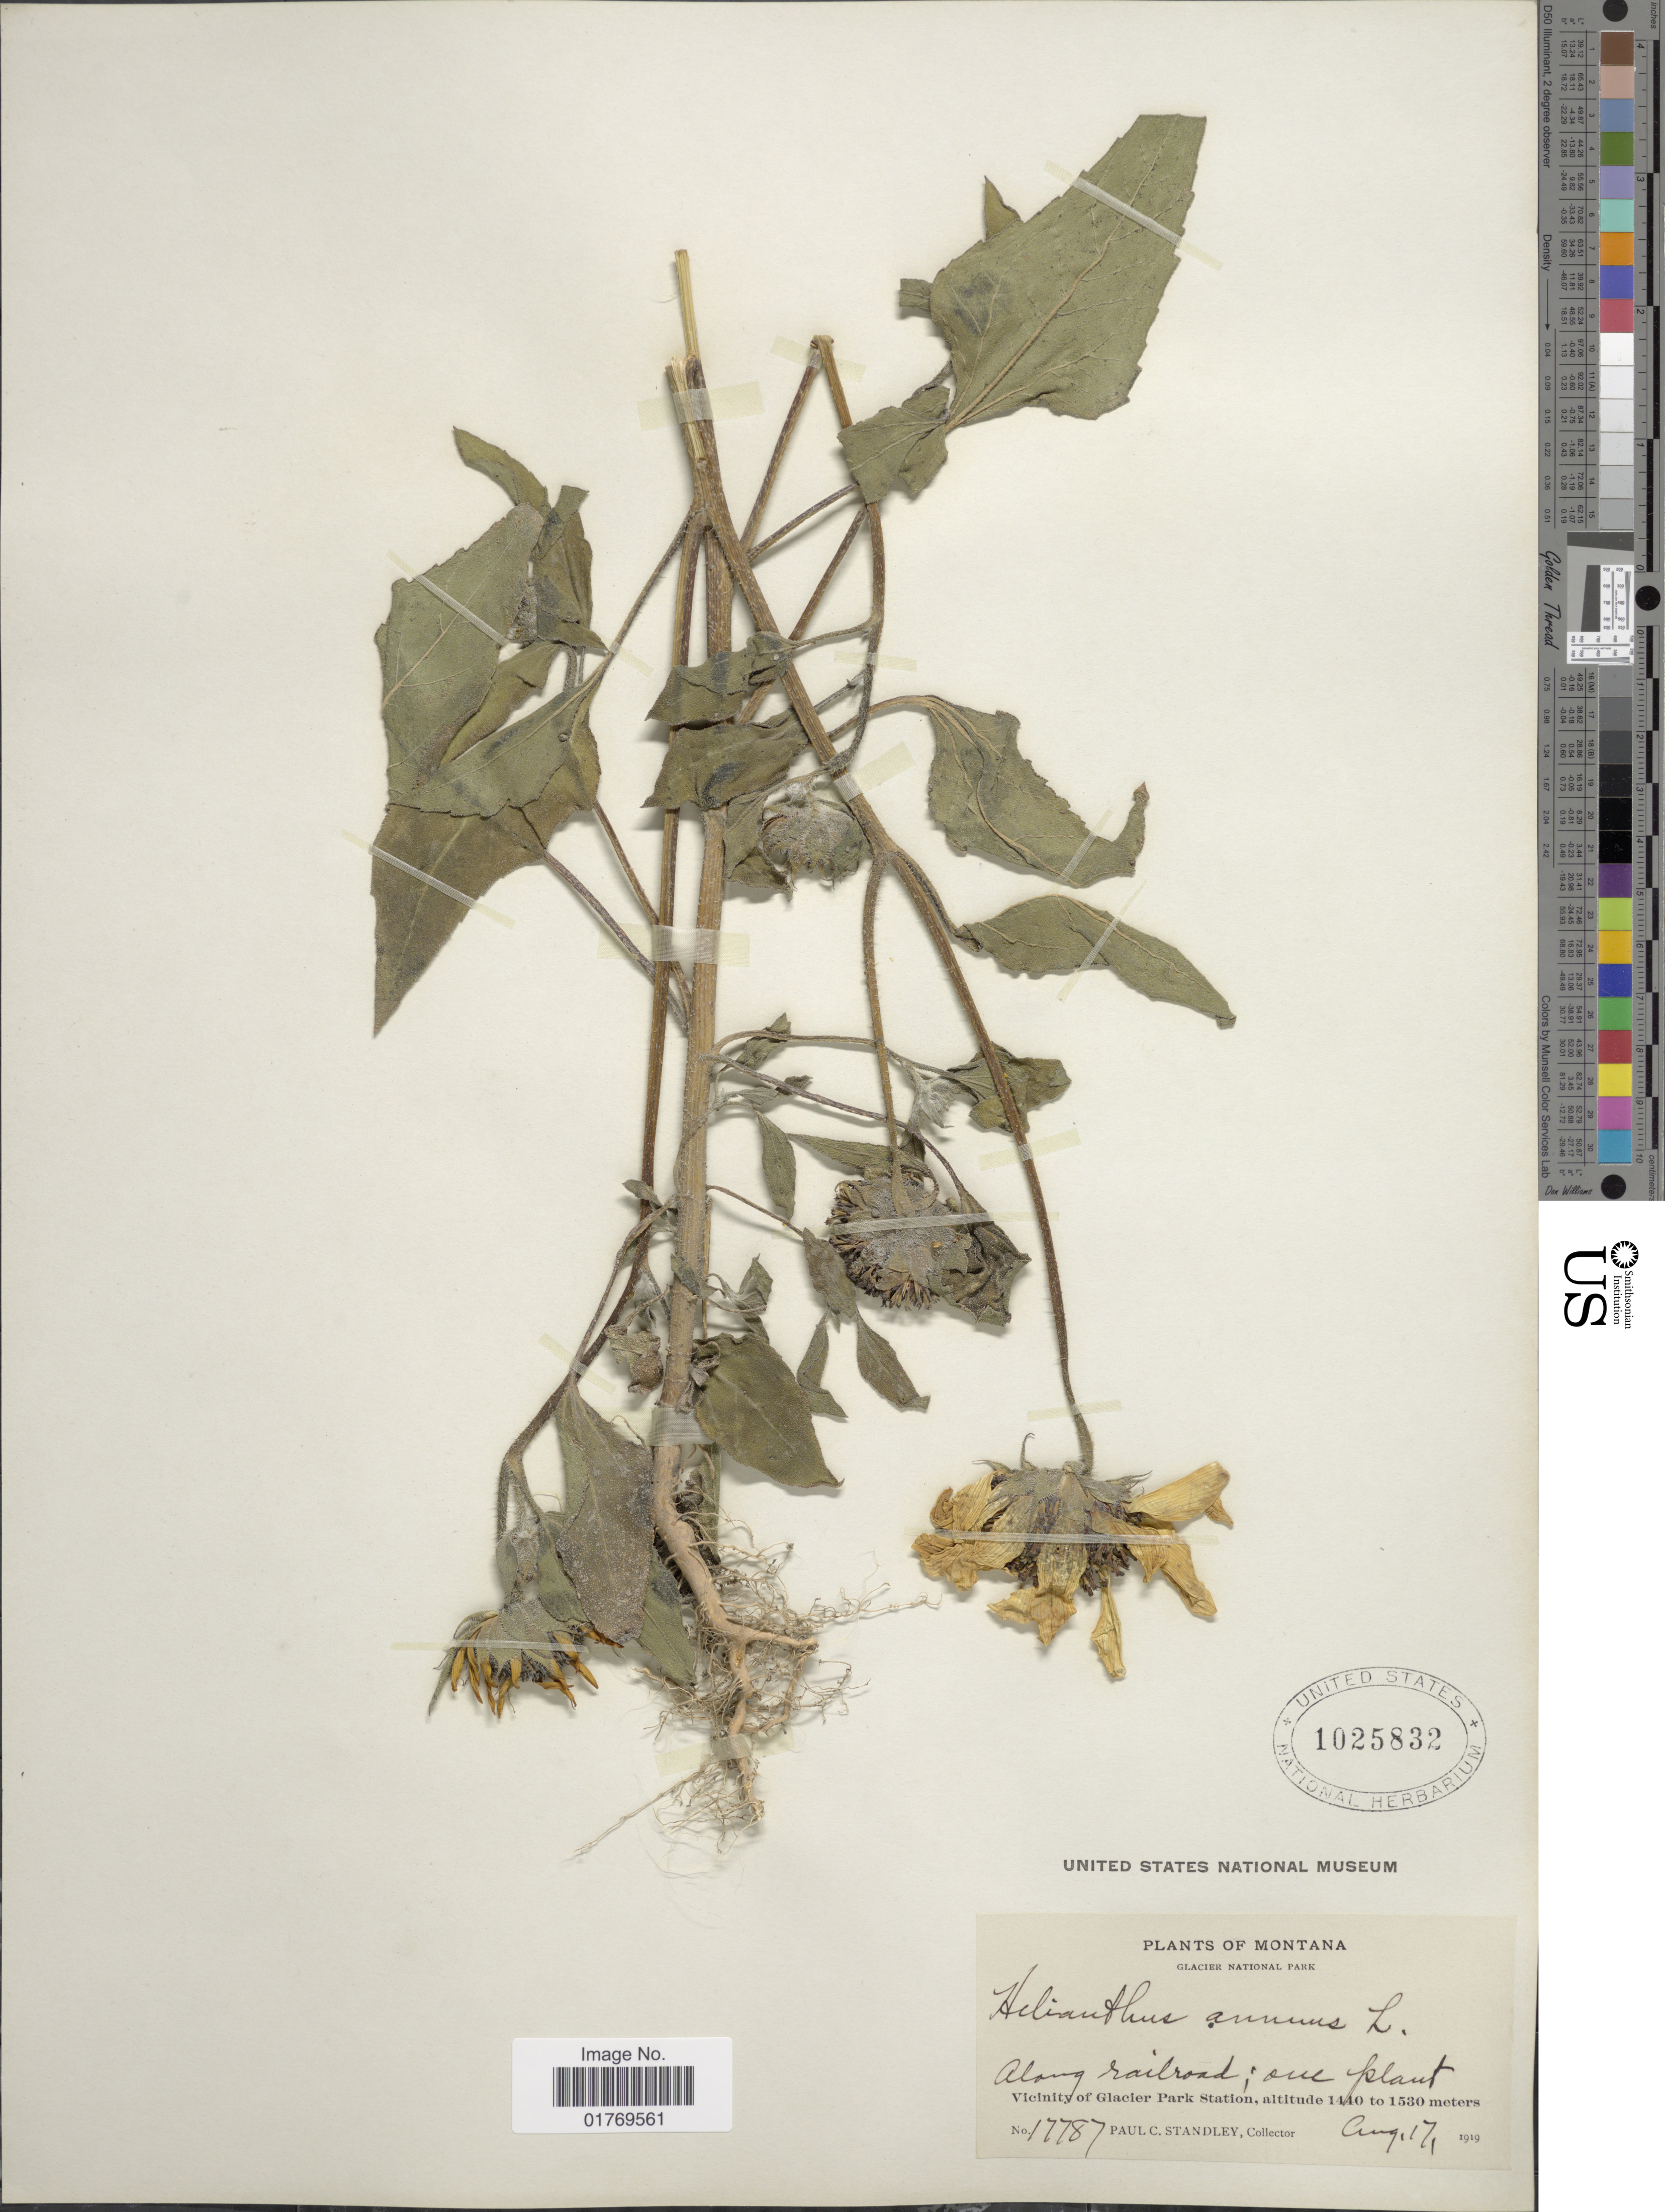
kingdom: Plantae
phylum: Tracheophyta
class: Magnoliopsida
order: Asterales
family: Asteraceae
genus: Helianthus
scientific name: Helianthus annuus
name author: L.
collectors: P. C. Standley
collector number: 17787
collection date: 1919-08-17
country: United States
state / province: Montana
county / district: Glacier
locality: Glacier National Park. Along railroad. Vicinity of Glacier Park Station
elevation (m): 1440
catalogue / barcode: US 1025832